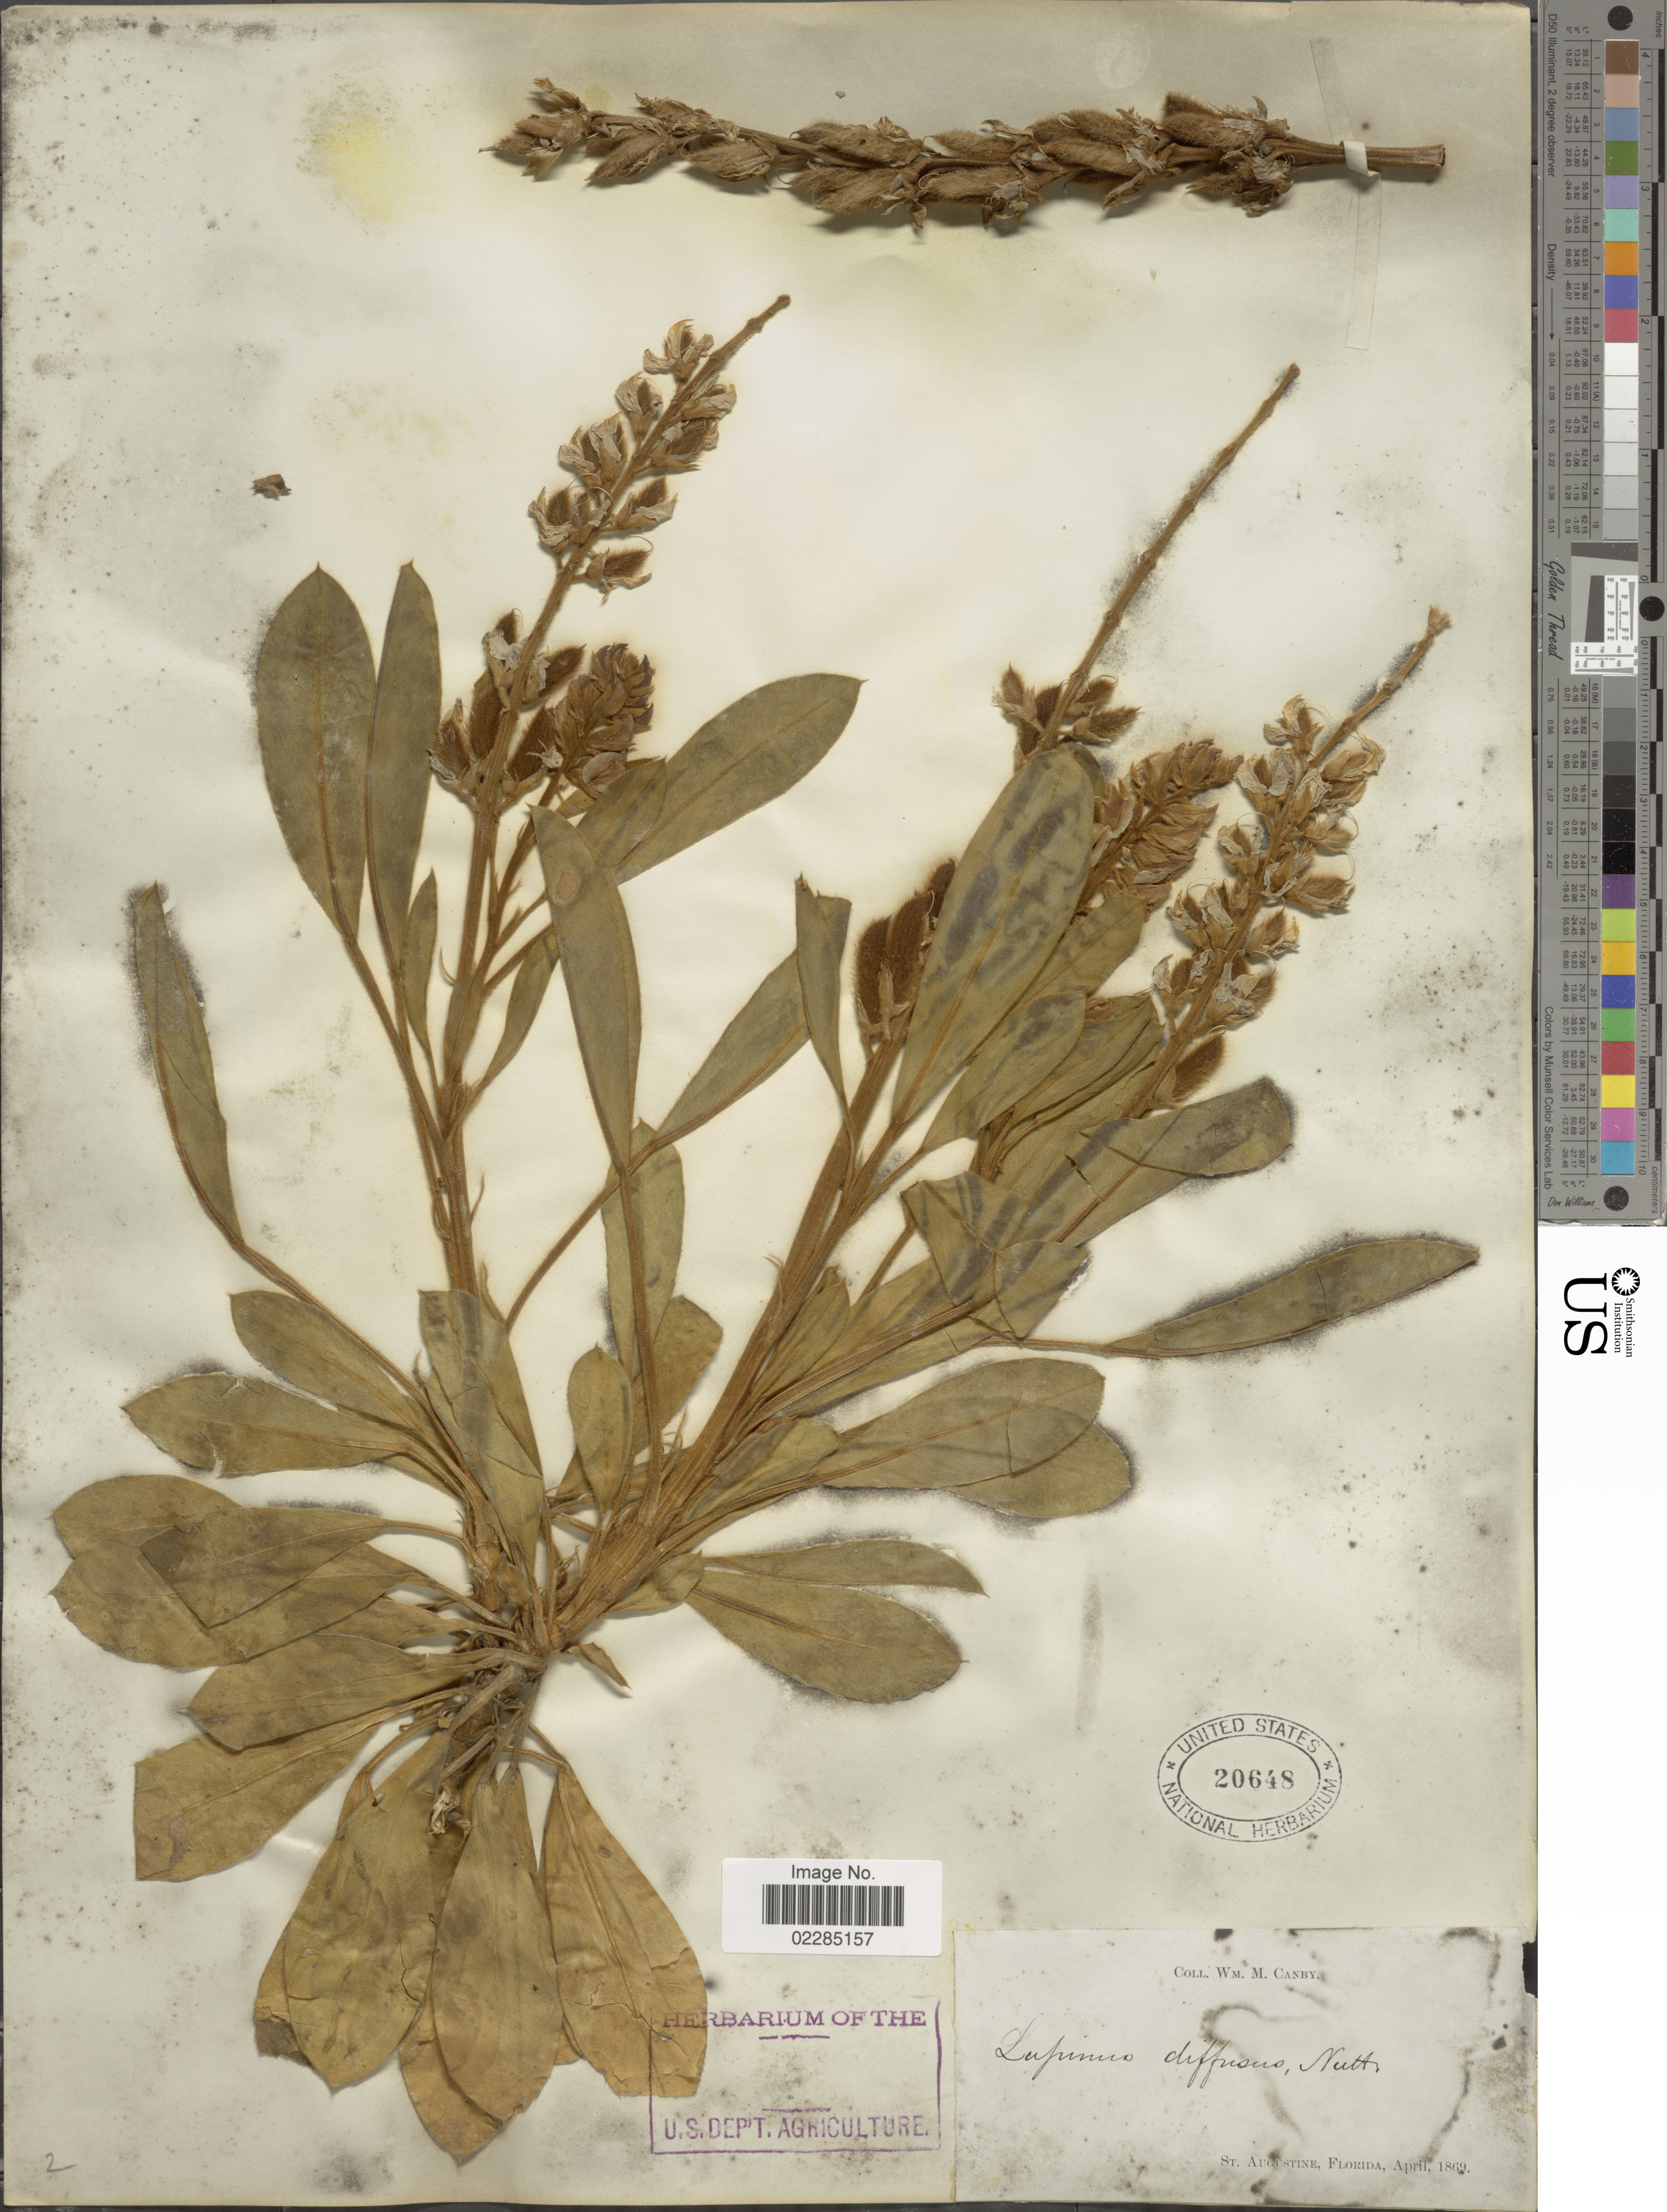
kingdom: Plantae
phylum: Tracheophyta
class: Magnoliopsida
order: Fabales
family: Fabaceae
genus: Lupinus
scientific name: Lupinus diffusus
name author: Nutt.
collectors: W. M. Canby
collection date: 1869-04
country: United States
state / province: Florida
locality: St. Augustine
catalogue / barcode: US 20648